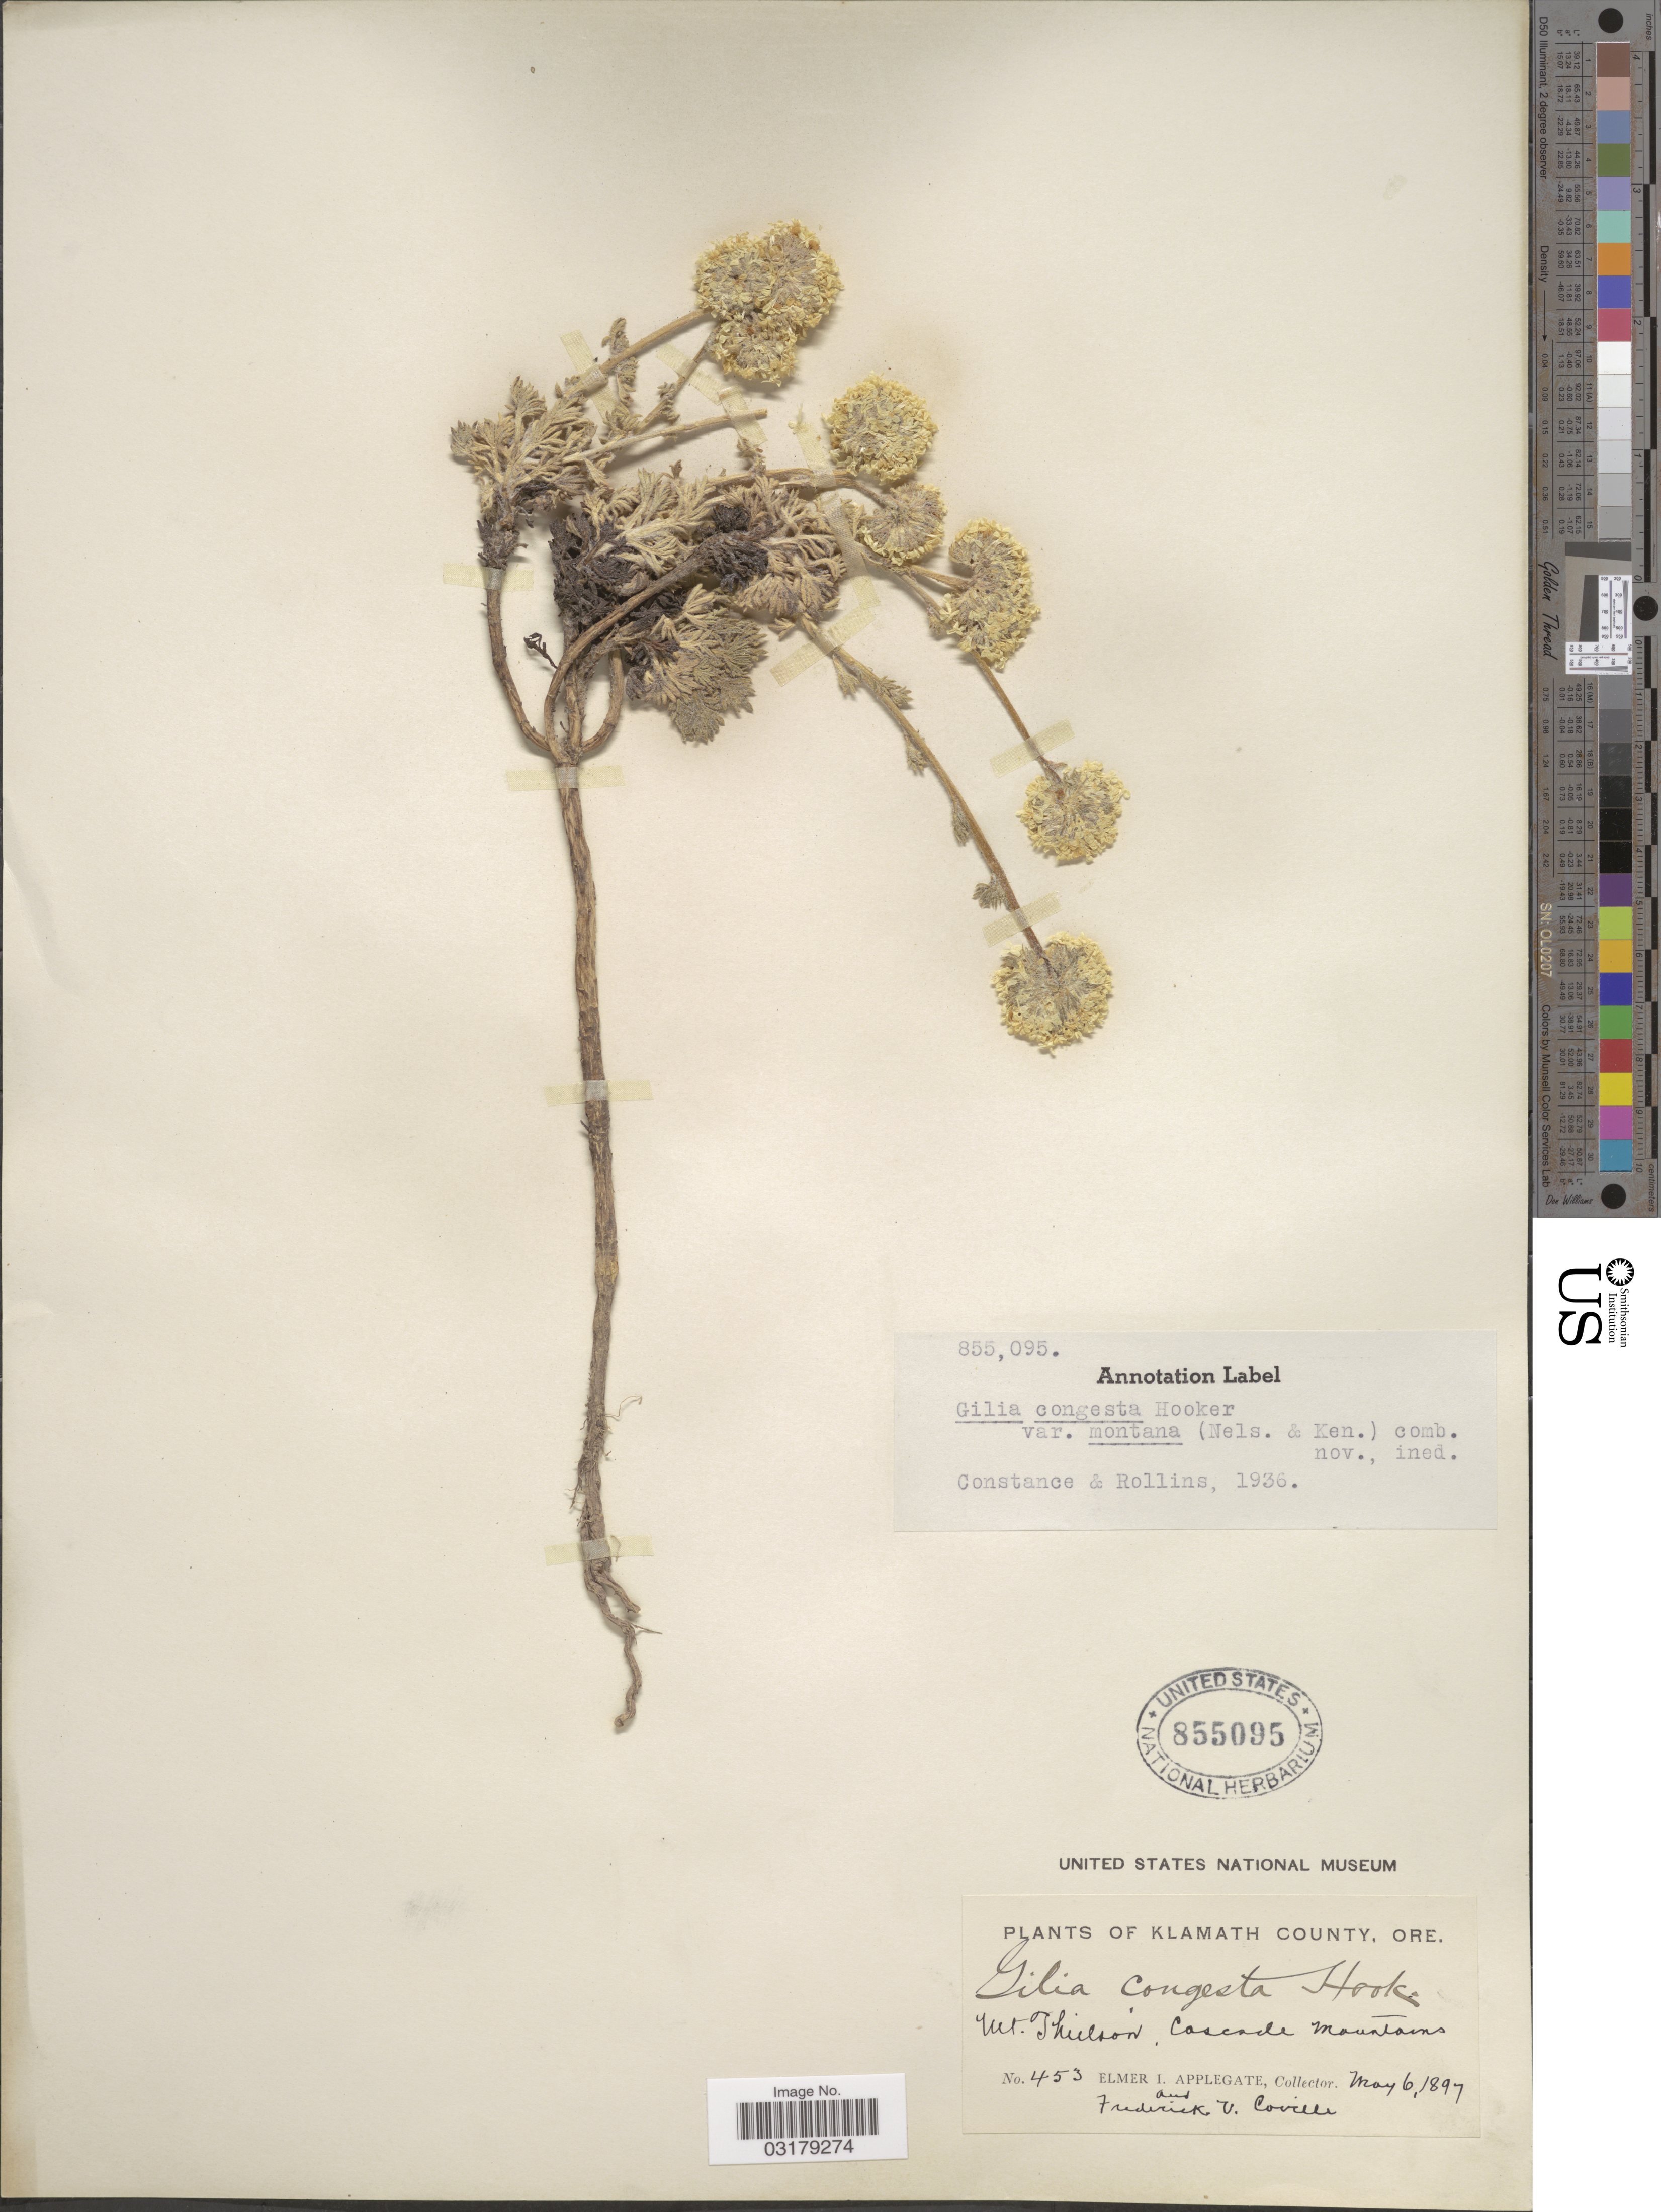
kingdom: Plantae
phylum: Tracheophyta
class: Magnoliopsida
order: Ericales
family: Polemoniaceae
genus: Ipomopsis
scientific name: Ipomopsis congesta var. montana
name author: (Constance & Rollins) Reveal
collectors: E. I. Applegate & F. V. Coville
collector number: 453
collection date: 1894-05-06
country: United States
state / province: Oregon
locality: Klamath County. Mt. Thielson, Cascade Mountains.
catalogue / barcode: US 855095